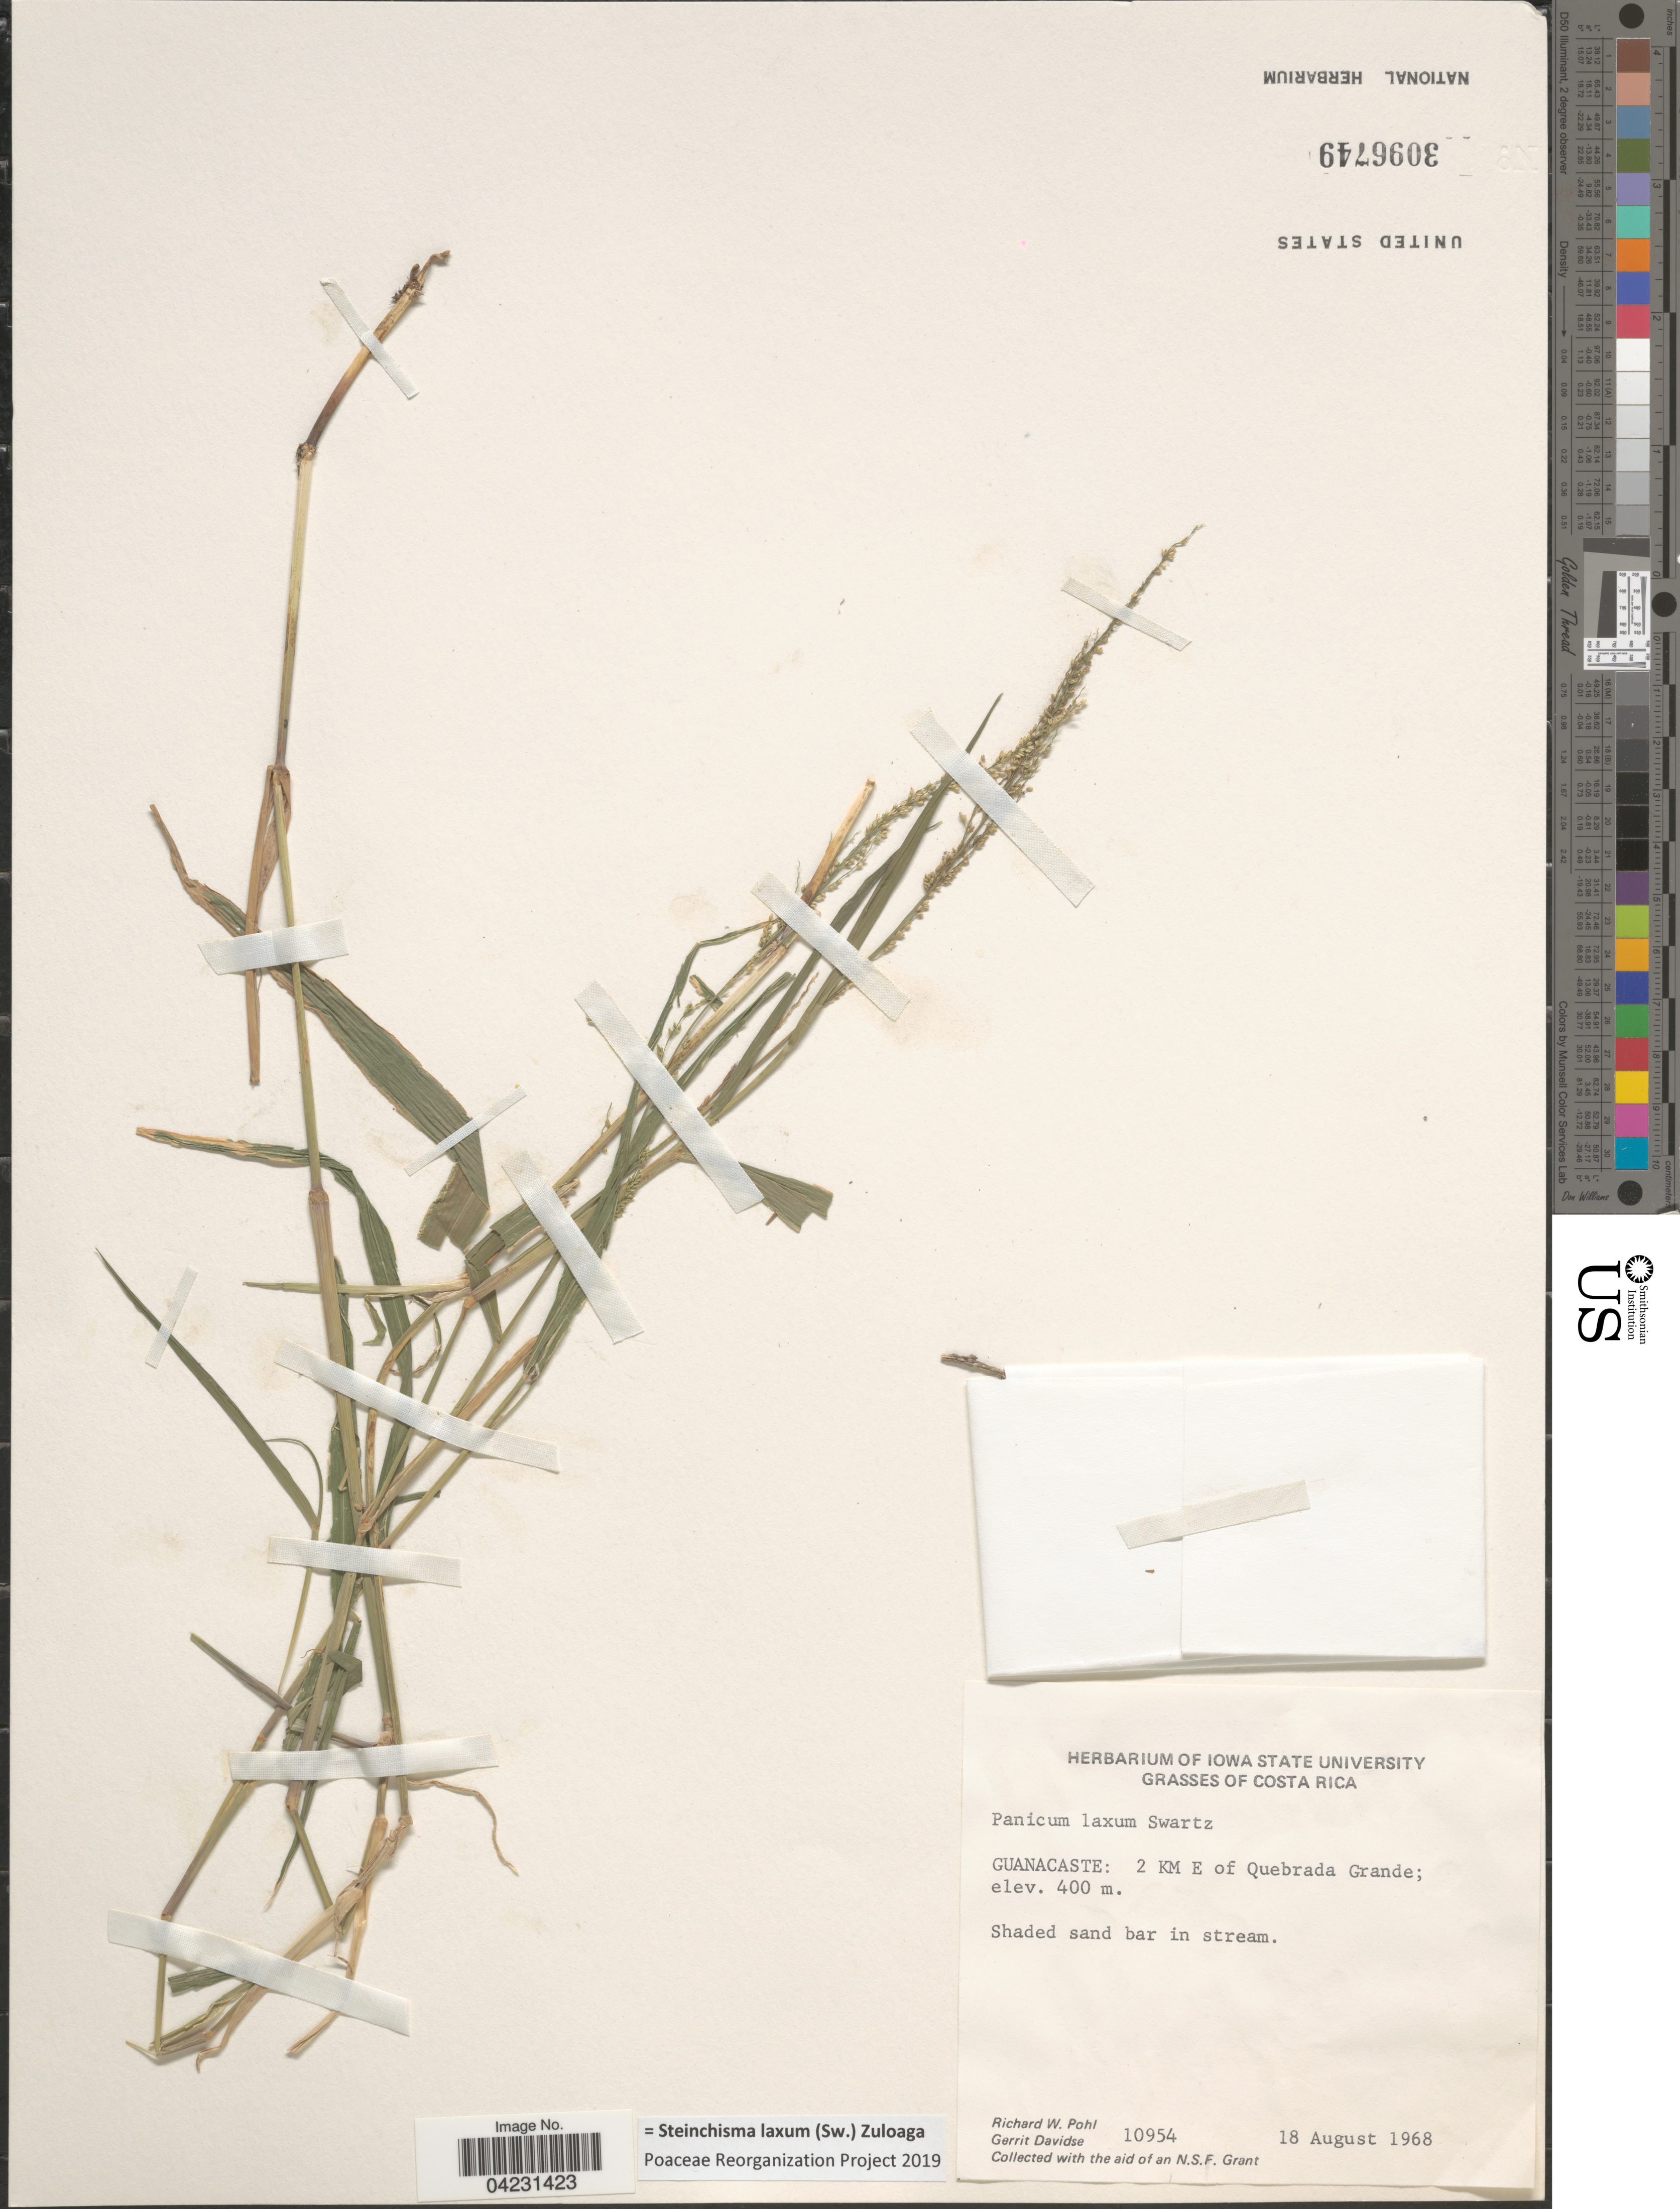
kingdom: Plantae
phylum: Tracheophyta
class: Liliopsida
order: Poales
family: Poaceae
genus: Steinchisma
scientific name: Steinchisma laxum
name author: (Sw.) Zuloaga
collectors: R. W. Pohl & G. Davidse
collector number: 10954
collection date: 1968-08-18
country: Costa Rica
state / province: Guanacaste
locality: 2 KM E of Quebrada Grande.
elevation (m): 400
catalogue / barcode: US 3096749